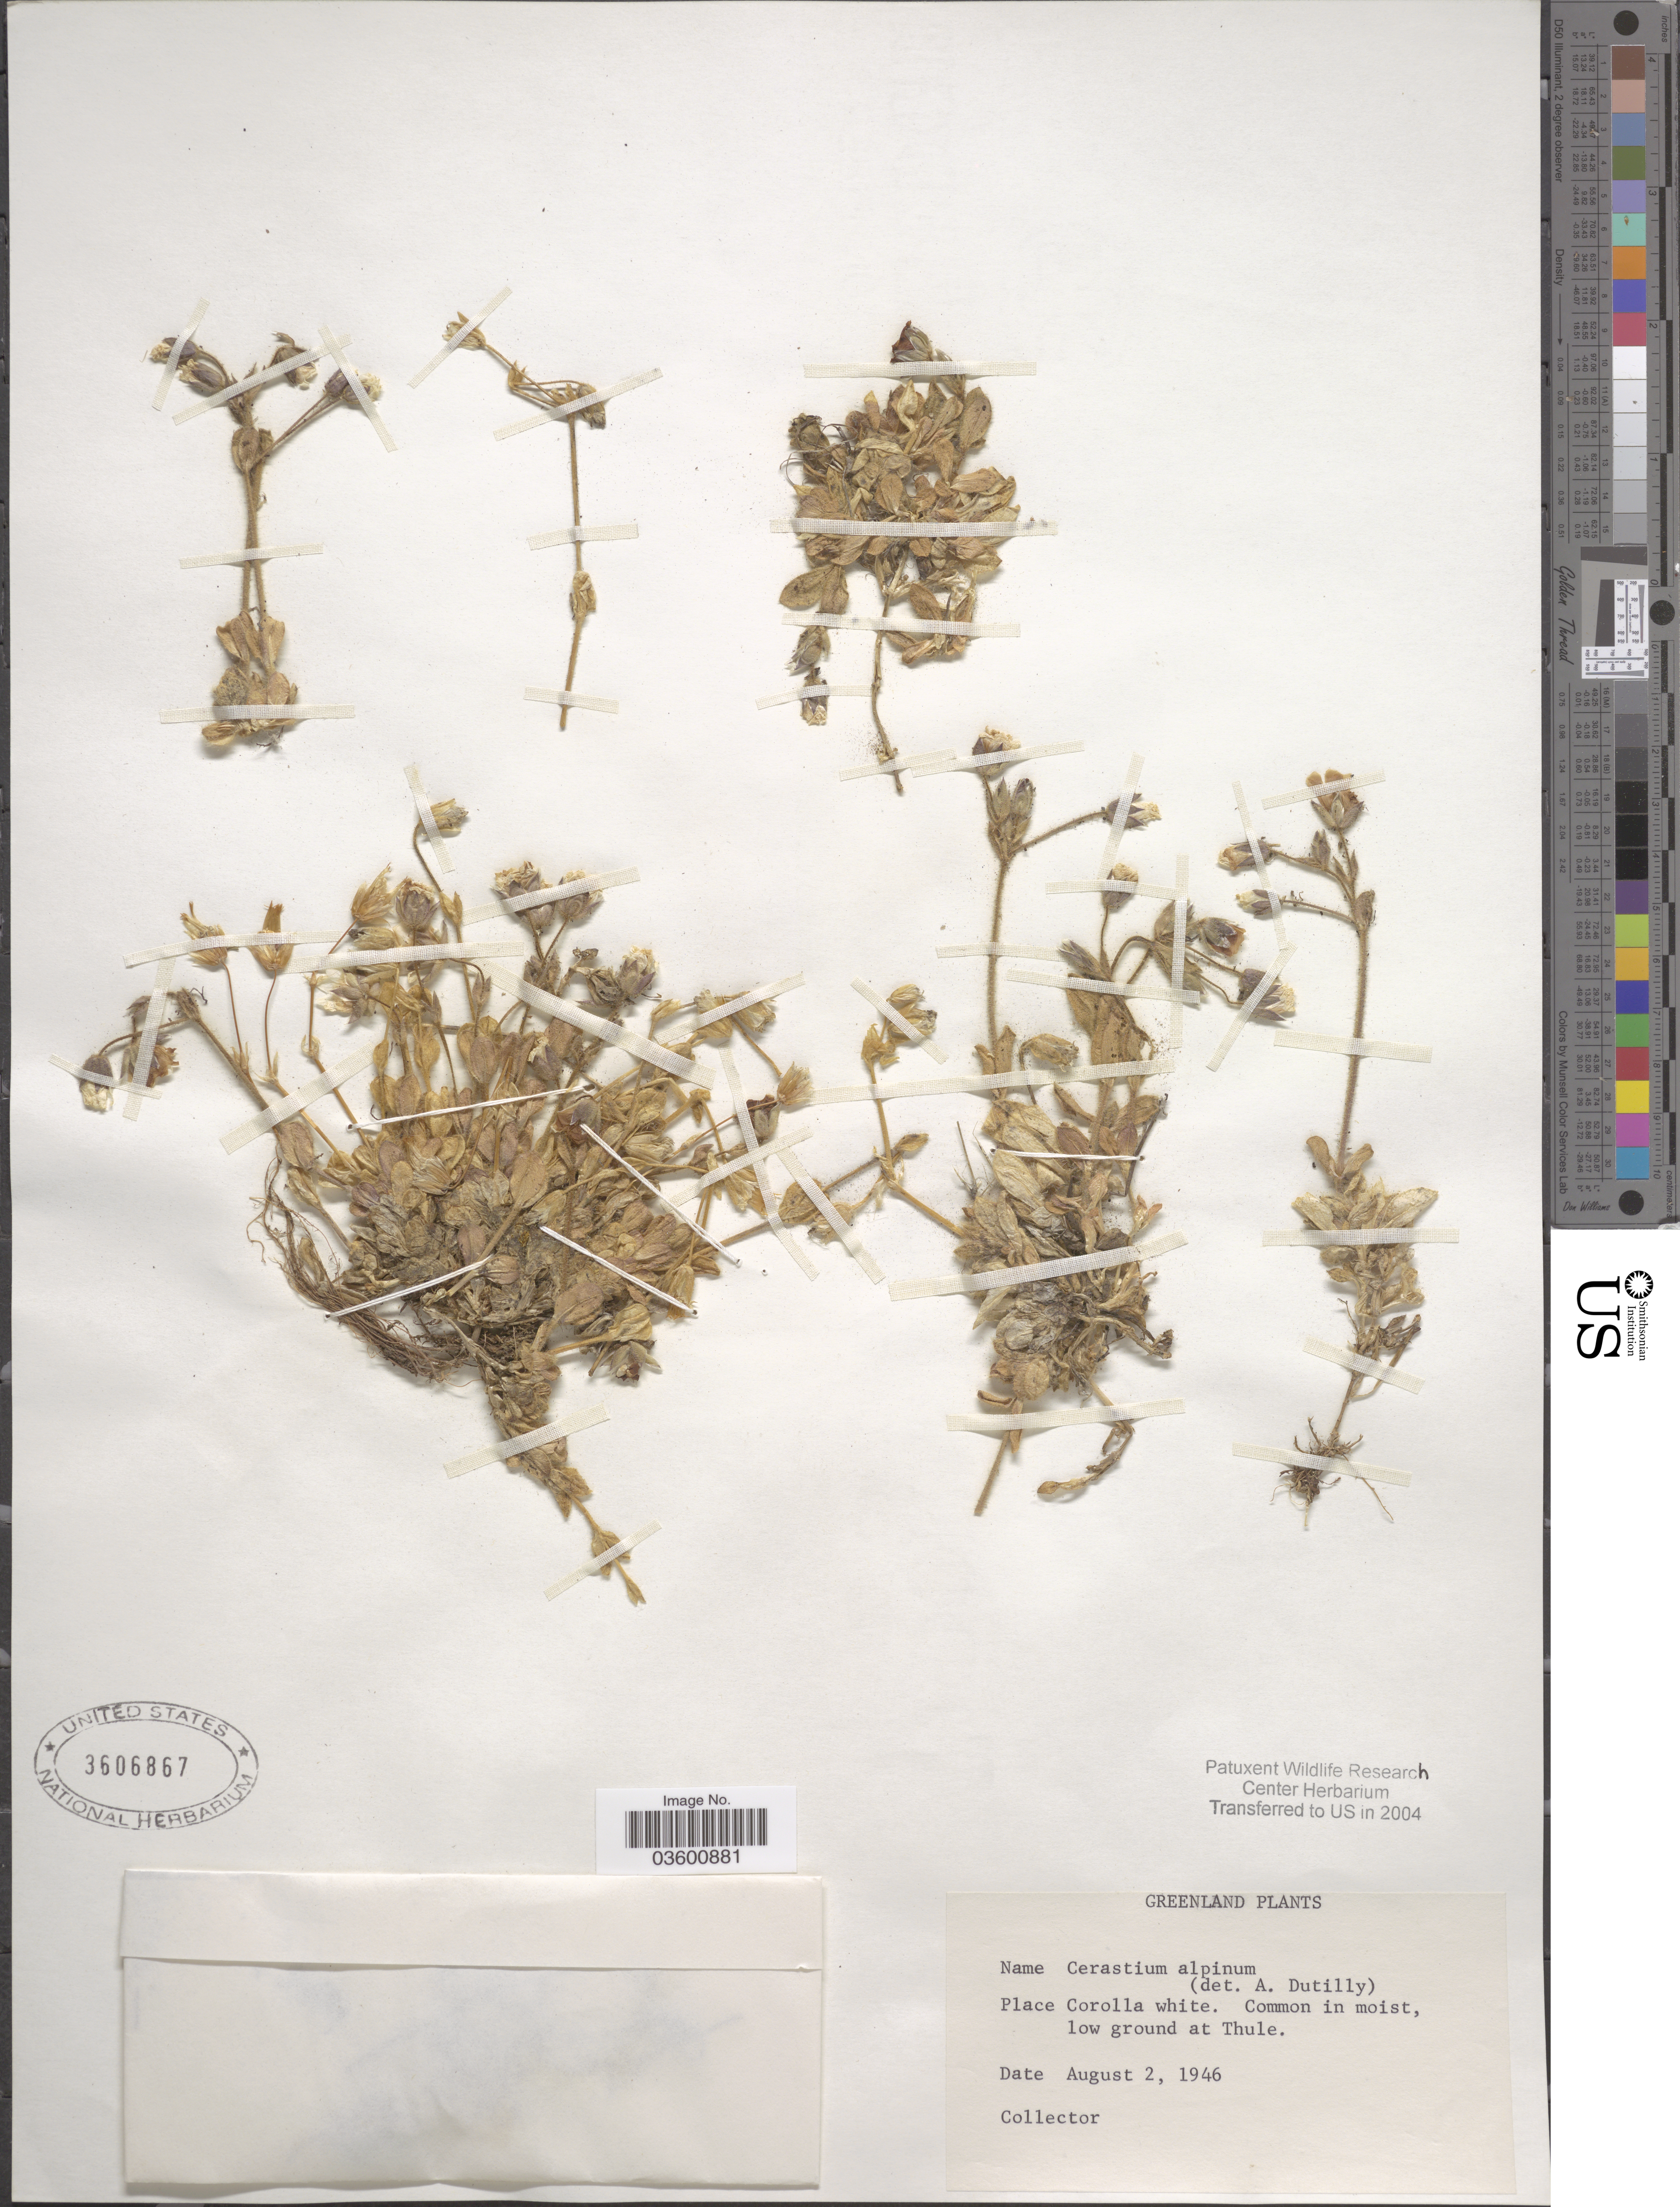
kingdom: Plantae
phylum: Tracheophyta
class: Magnoliopsida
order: Caryophyllales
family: Caryophyllaceae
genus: Cerastium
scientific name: Cerastium alpinum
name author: L.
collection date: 1946-08-02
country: Greenland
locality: Common in moist, low ground at Thule.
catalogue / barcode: US 3606867